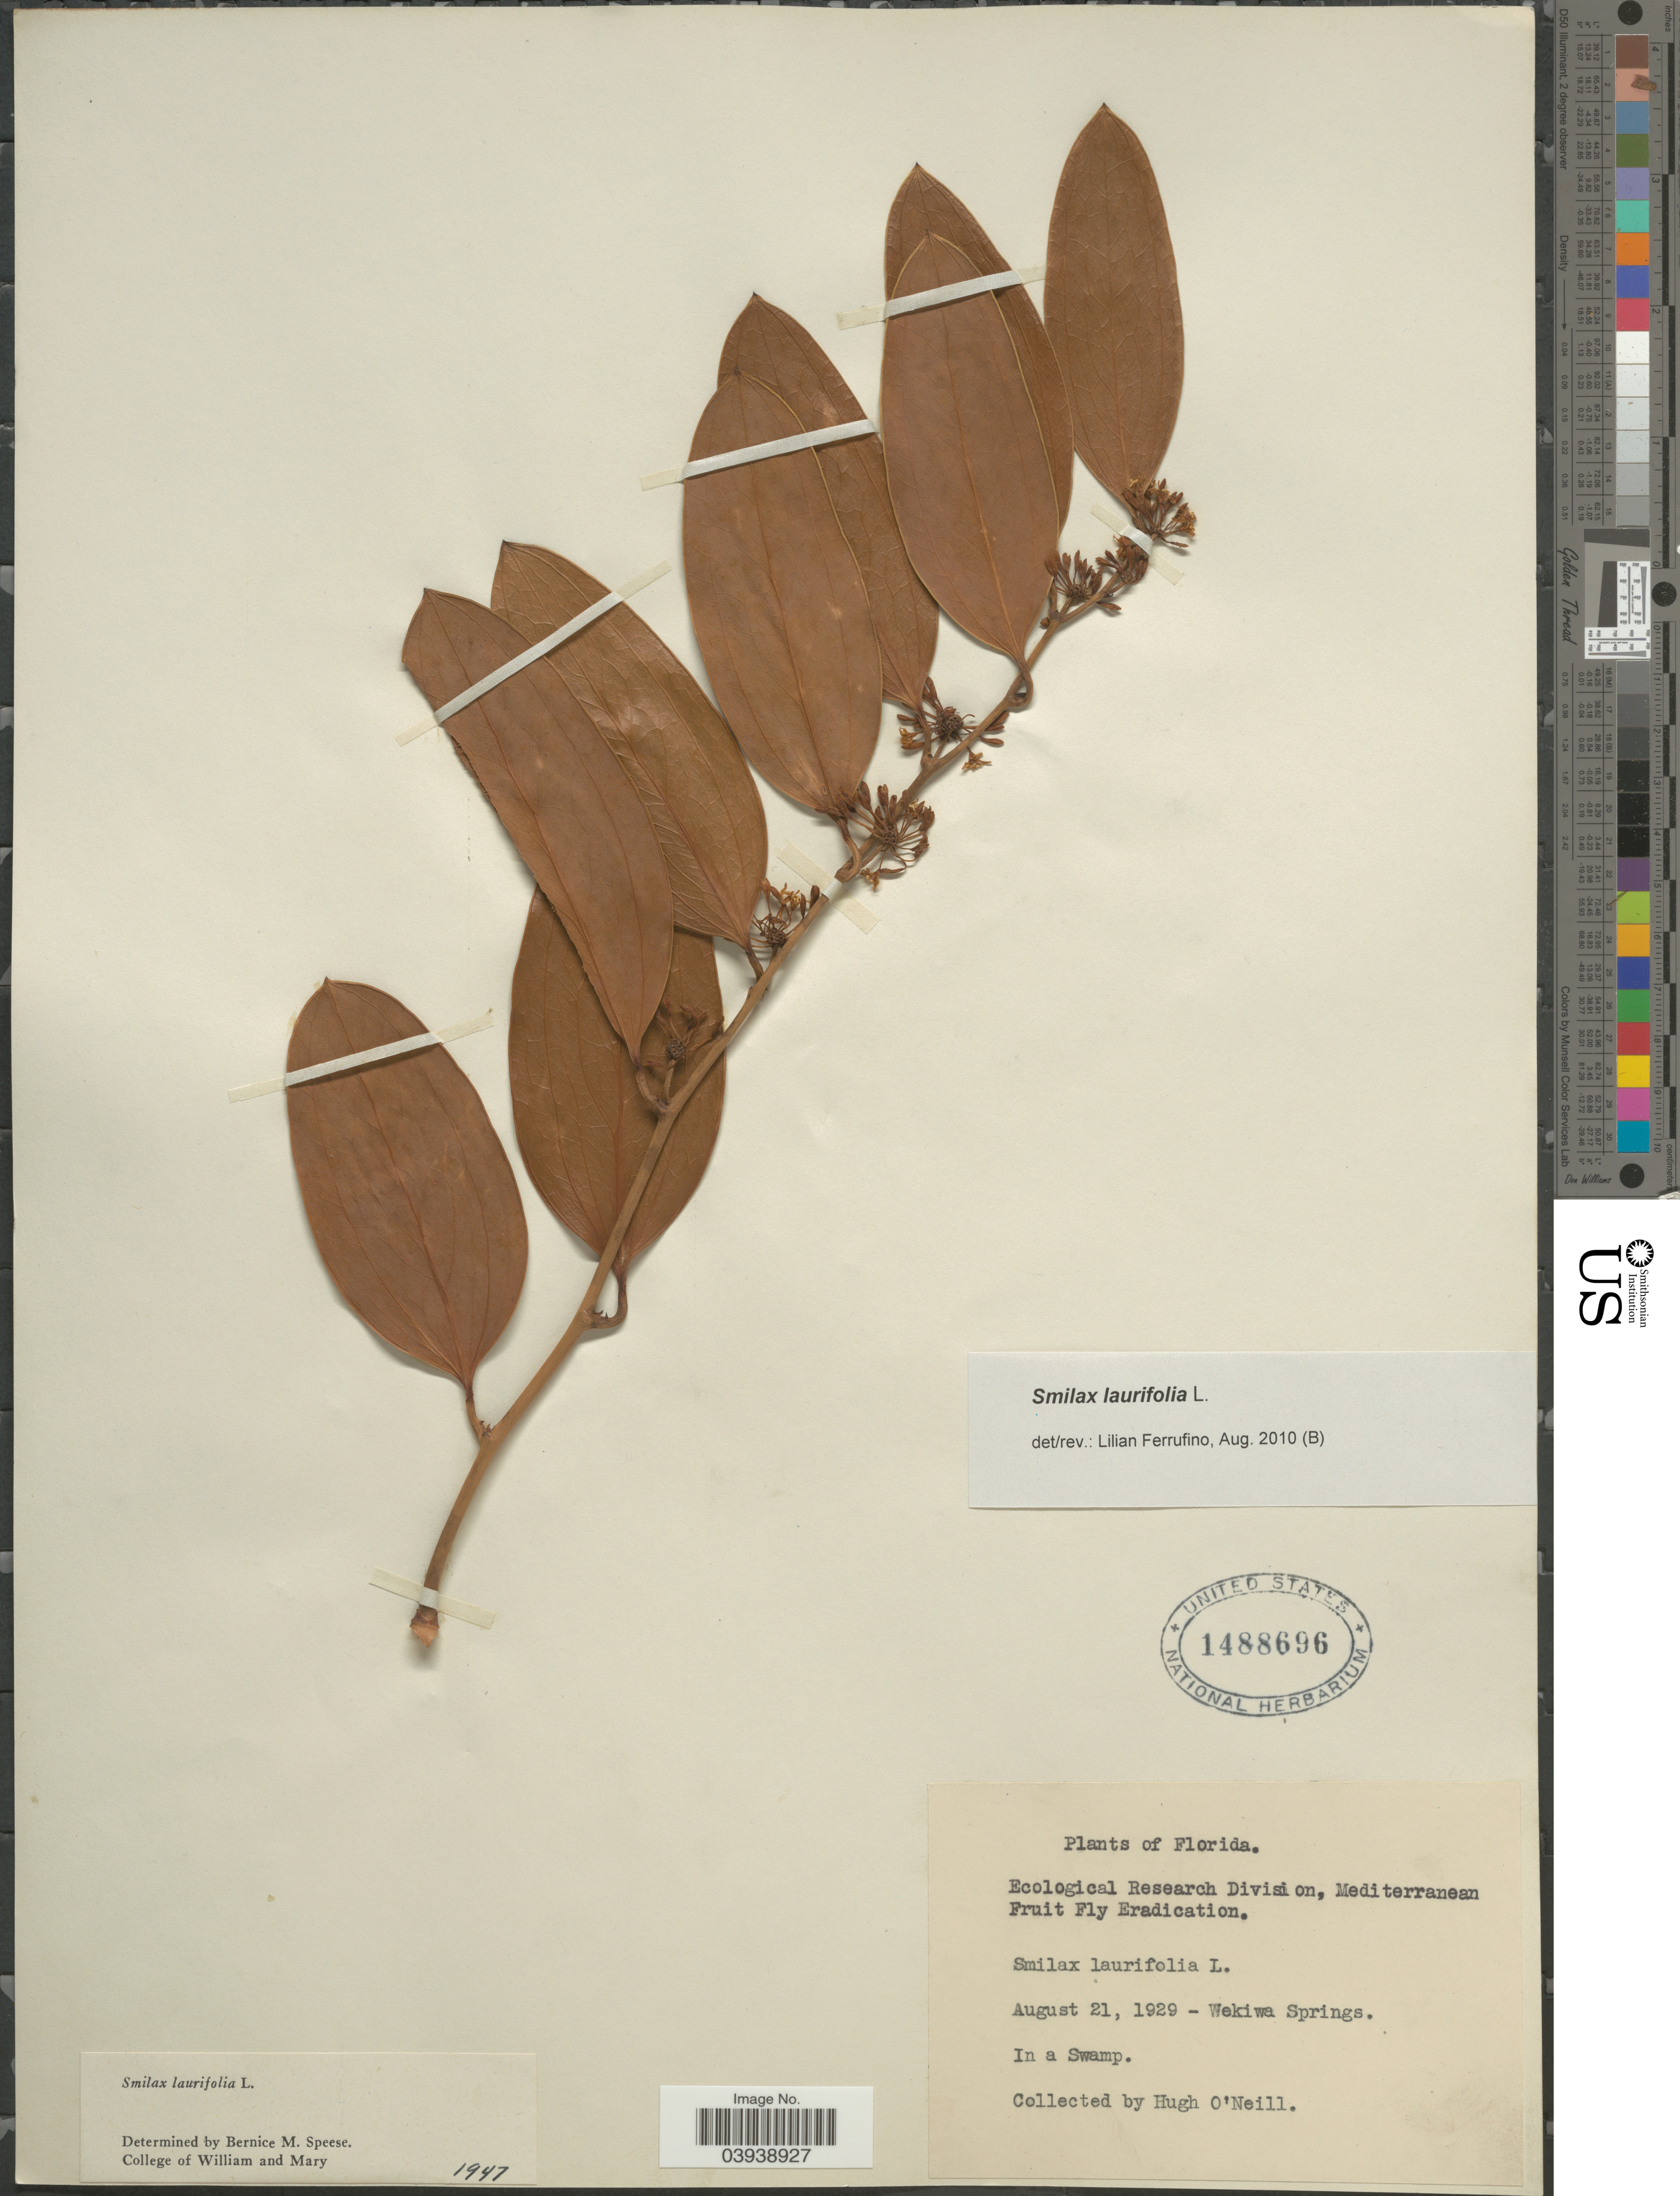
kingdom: Plantae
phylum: Tracheophyta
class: Liliopsida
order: Liliales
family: Smilacaceae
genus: Smilax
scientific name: Smilax laurifolia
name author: L.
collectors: H. O'Neill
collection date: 1929-08-21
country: United States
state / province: Florida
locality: Wekiwa Springs. In a swamp.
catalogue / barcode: US 1488696